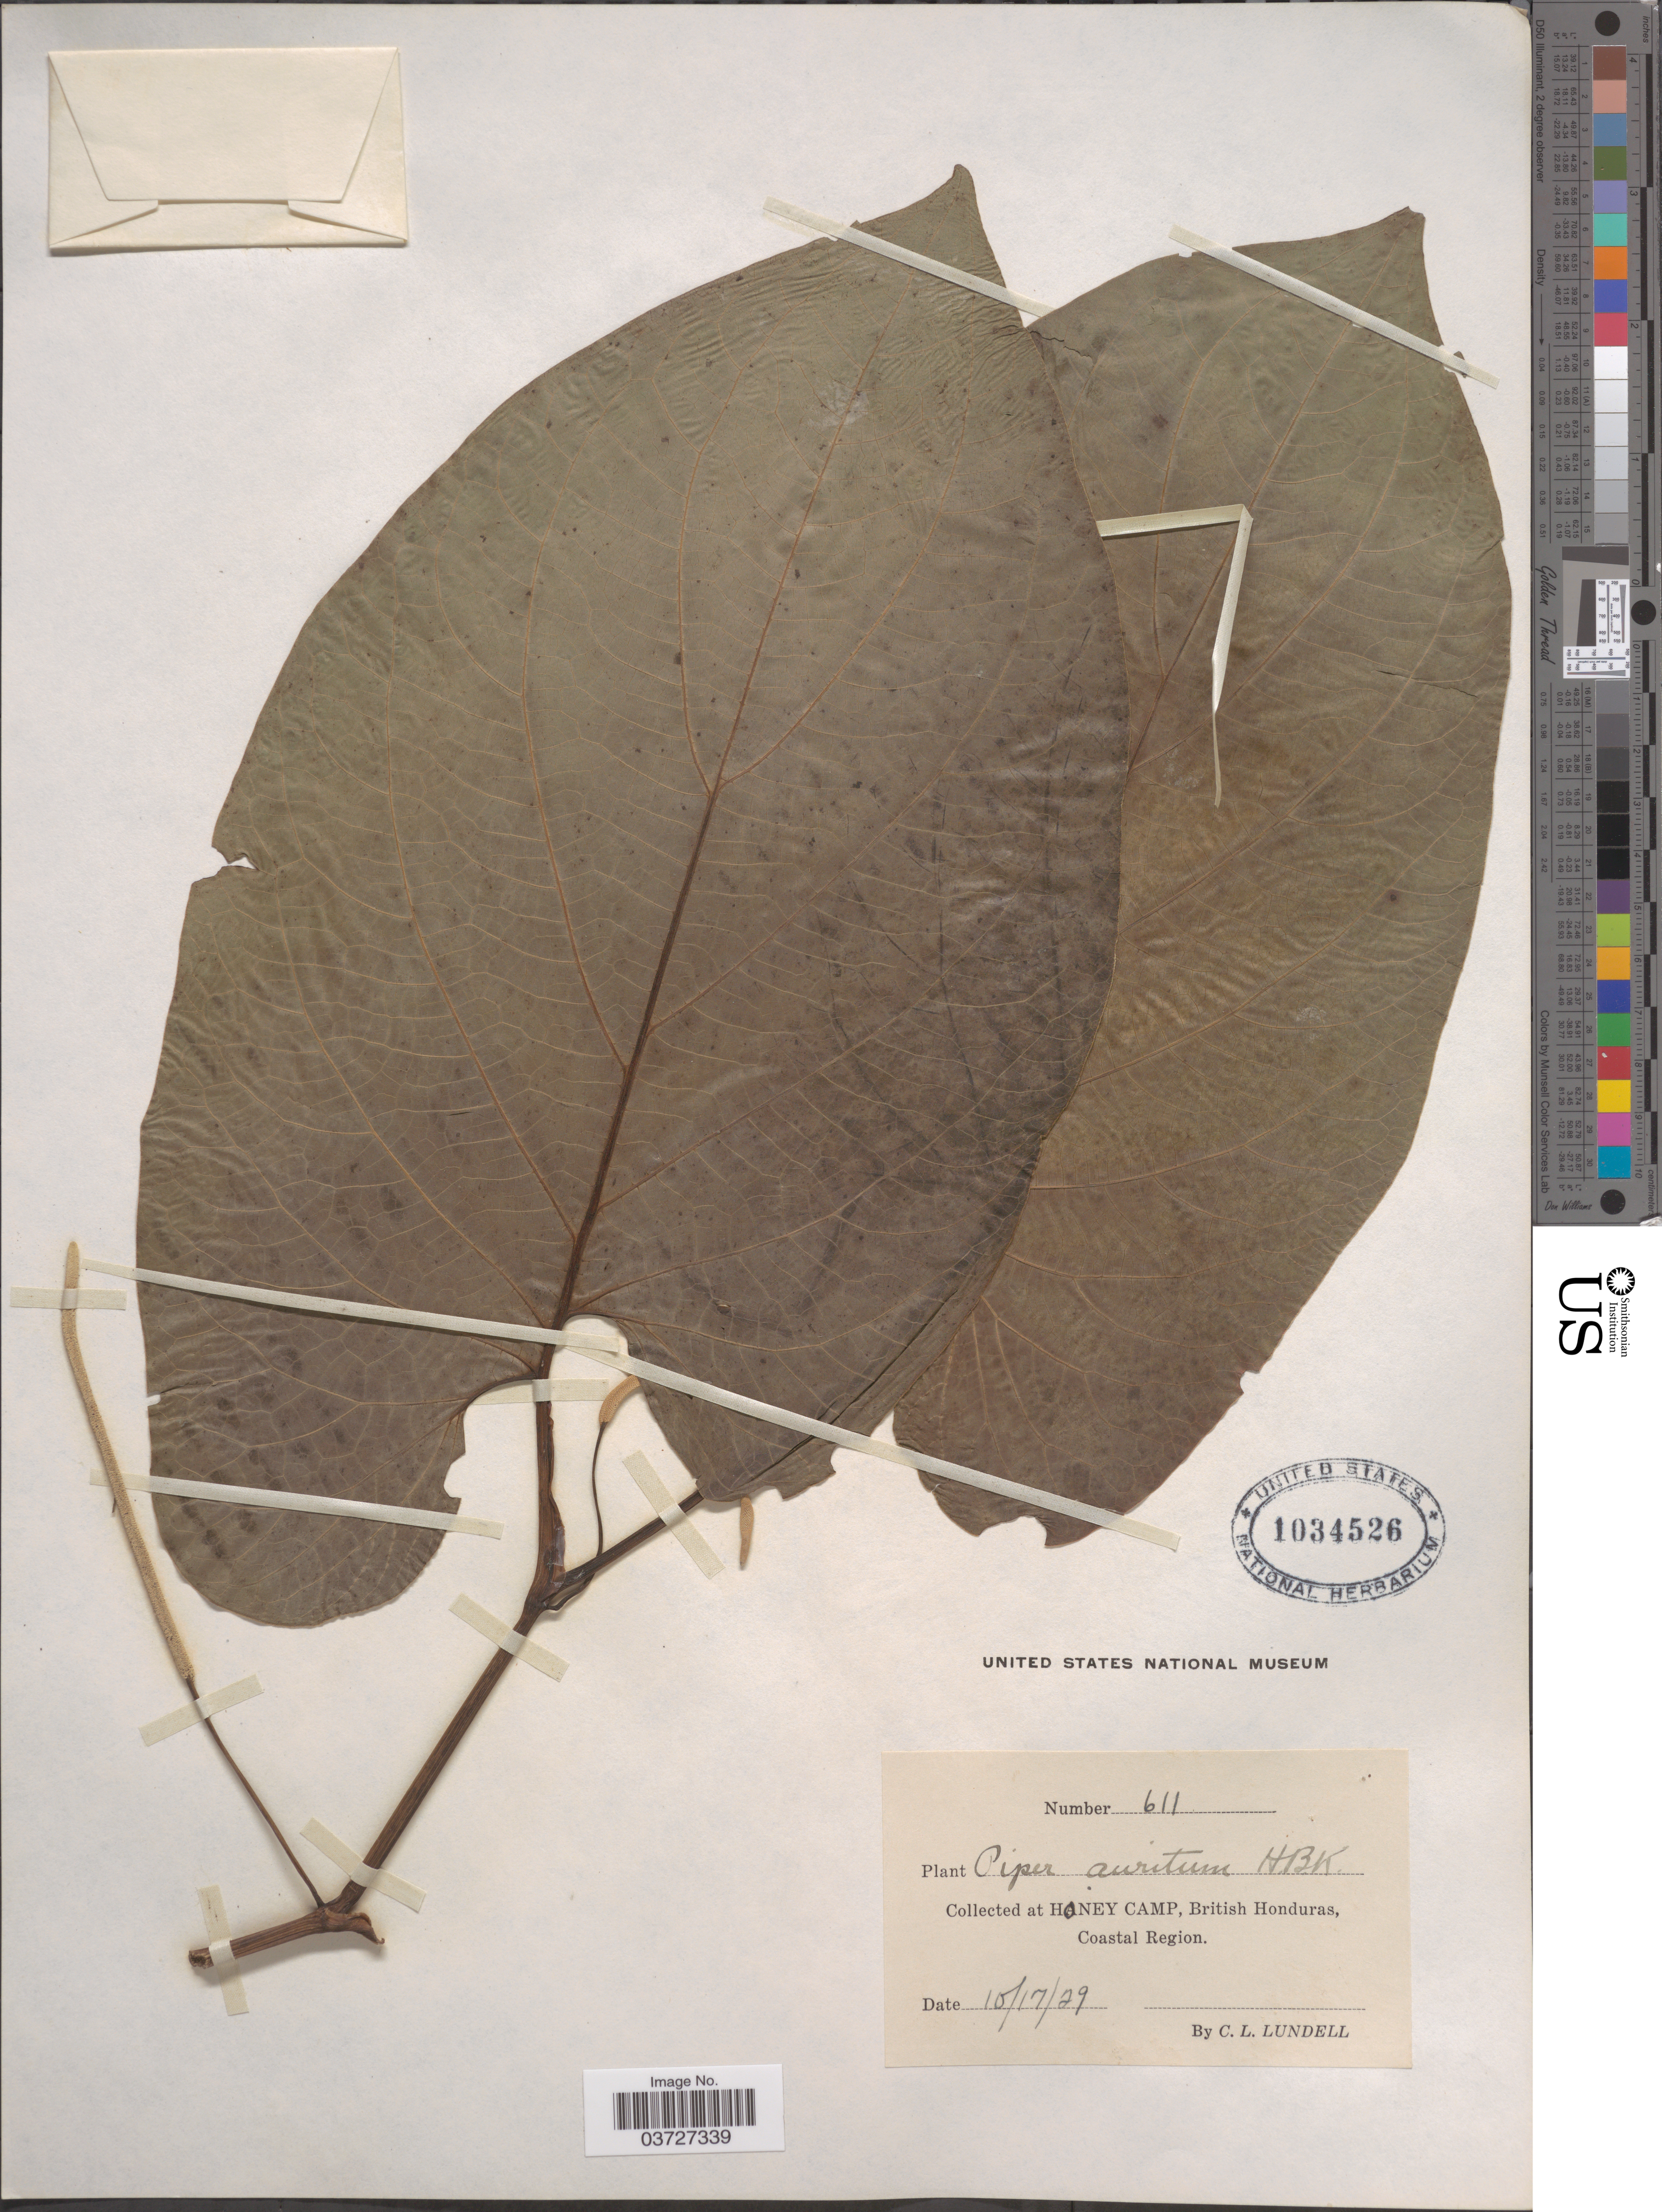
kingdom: Plantae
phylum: Tracheophyta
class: Magnoliopsida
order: Piperales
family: Piperaceae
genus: Piper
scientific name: Piper auritum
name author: Kunth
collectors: C. L. Lundell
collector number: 611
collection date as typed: Transcribed d/m/y: 17/10/29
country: Belize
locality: Honey Camp, British Honduras, Coastal Region.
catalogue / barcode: US 1034526